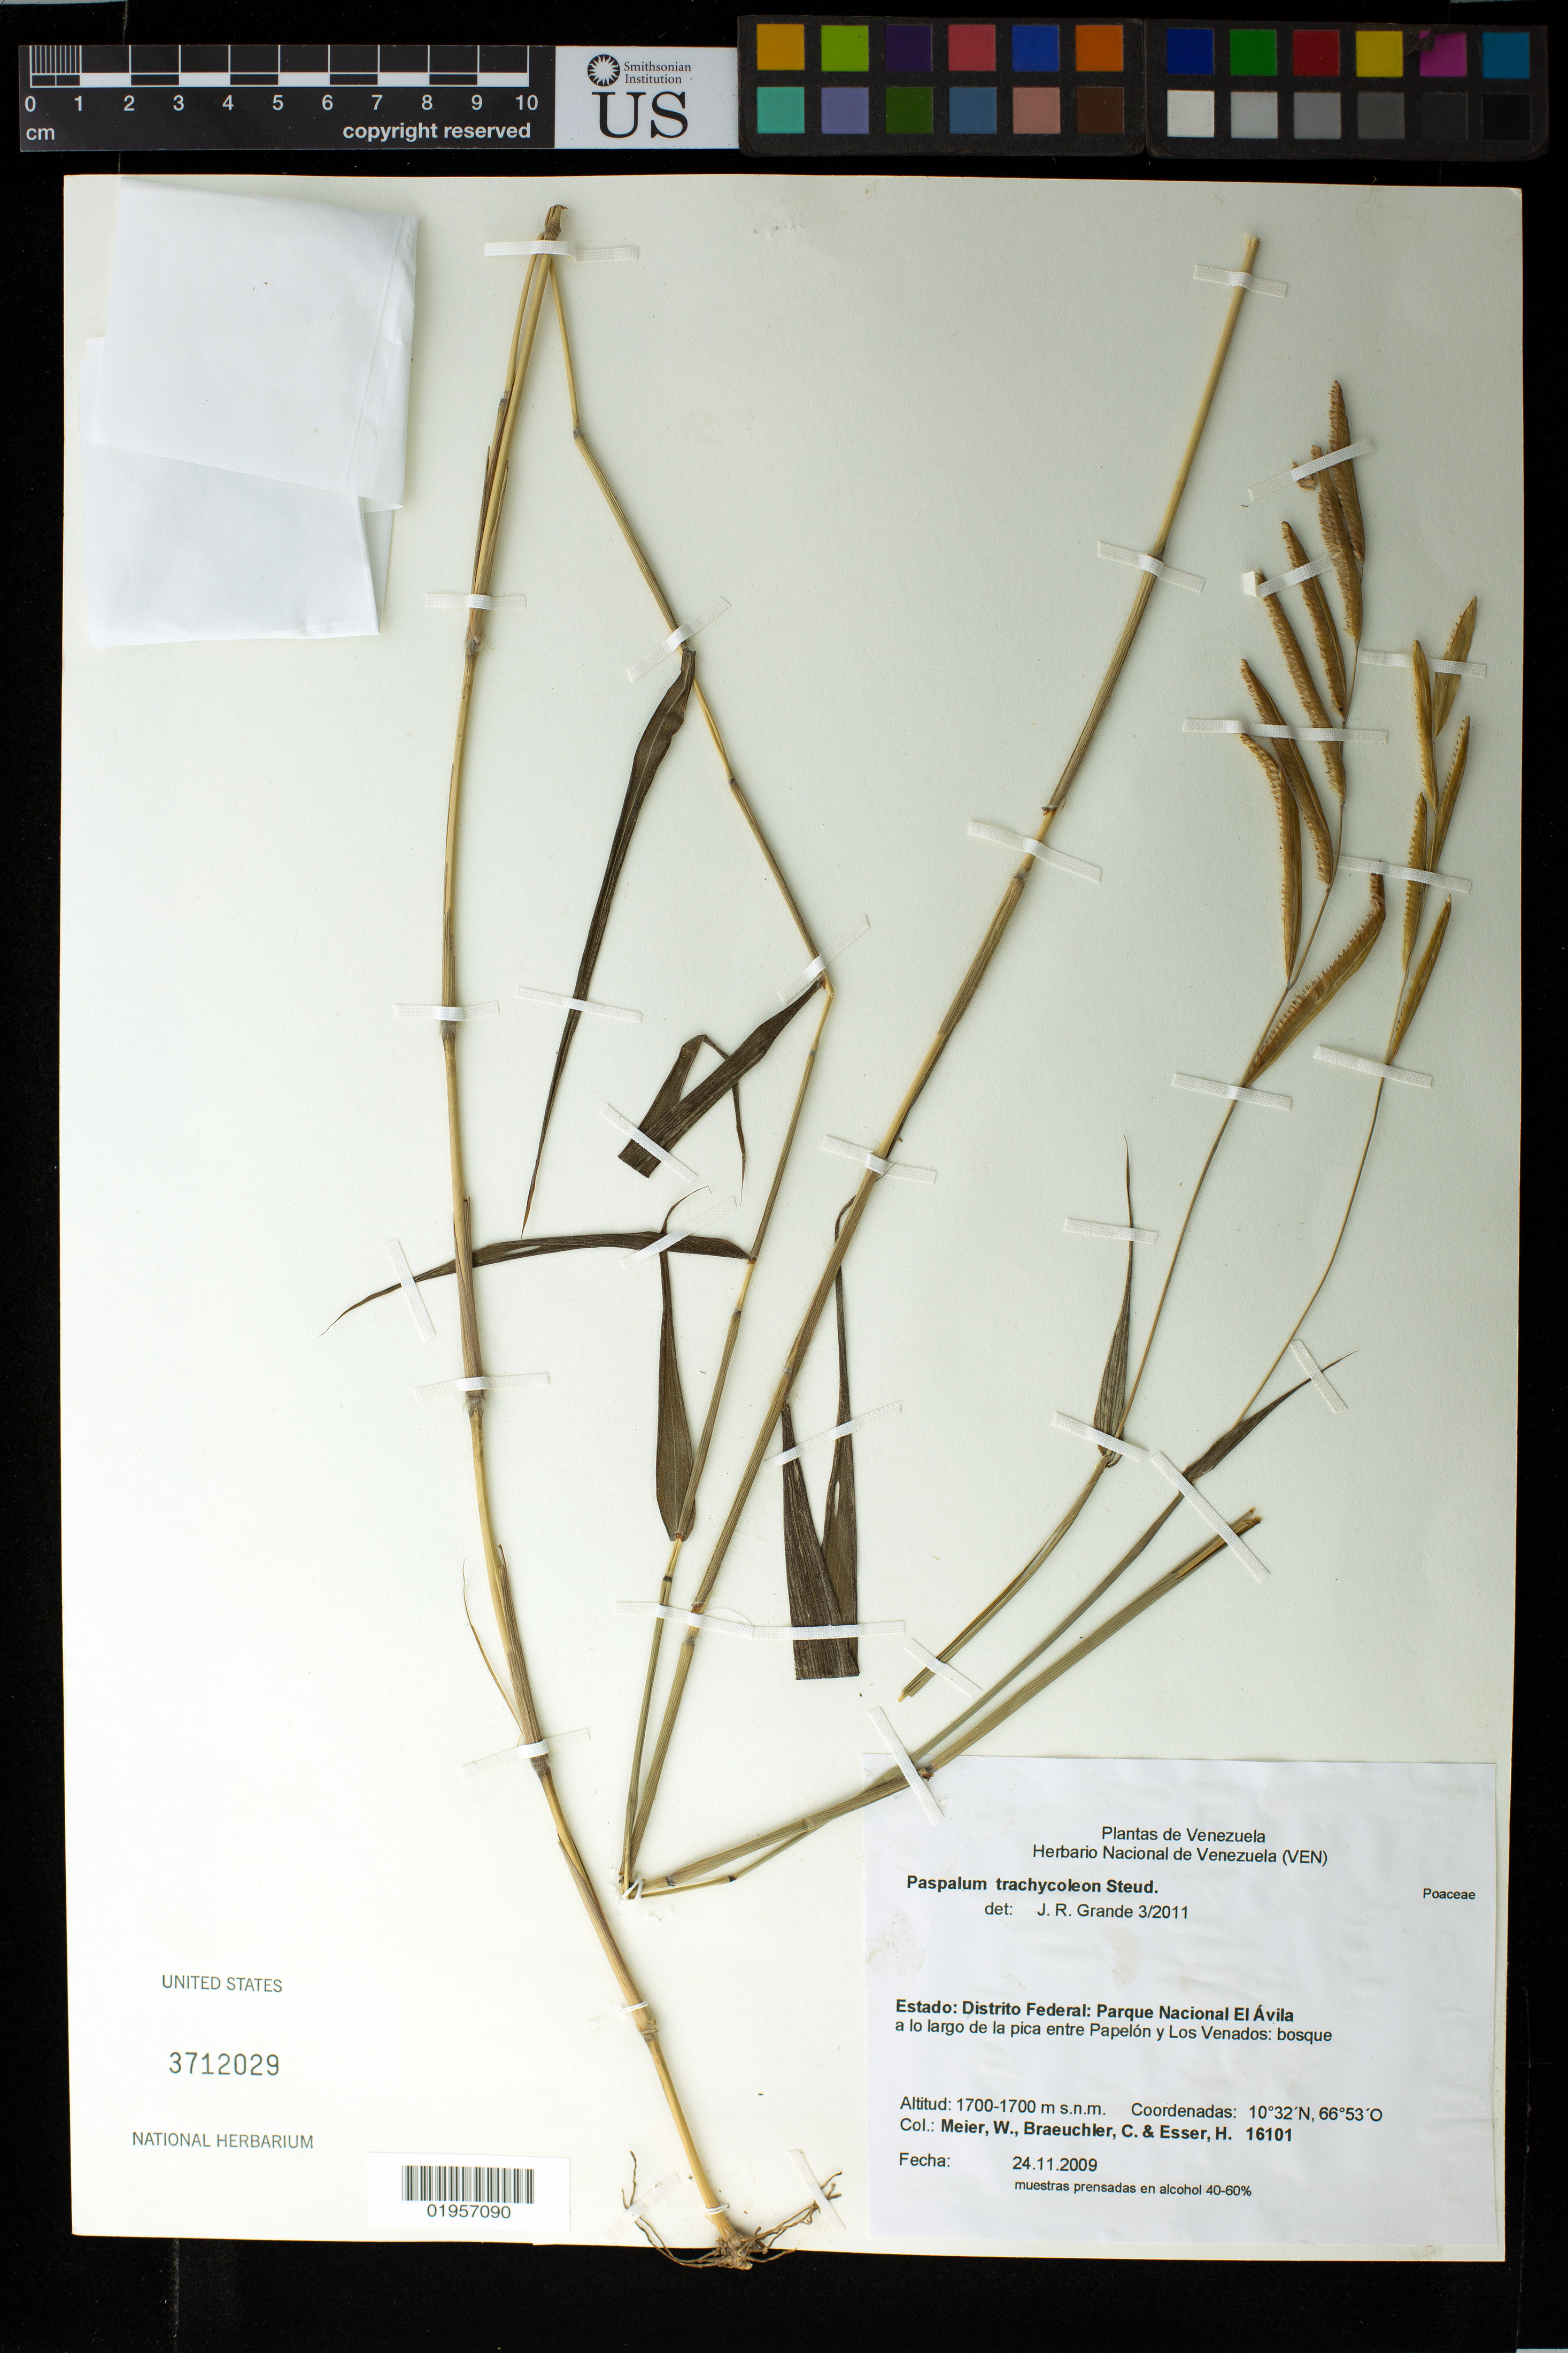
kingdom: Plantae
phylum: Tracheophyta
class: Liliopsida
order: Poales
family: Poaceae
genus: Paspalum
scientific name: Paspalum trachycoleon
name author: Steud.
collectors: W. Meier, C. Braeuchler & H. Esser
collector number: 16101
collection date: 2009-11-24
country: Venezuela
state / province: Miranda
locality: Parque Nacional El Avila a lo largo de la pica entre Papelon y Los Venados.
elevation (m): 1700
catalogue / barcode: US 3712029